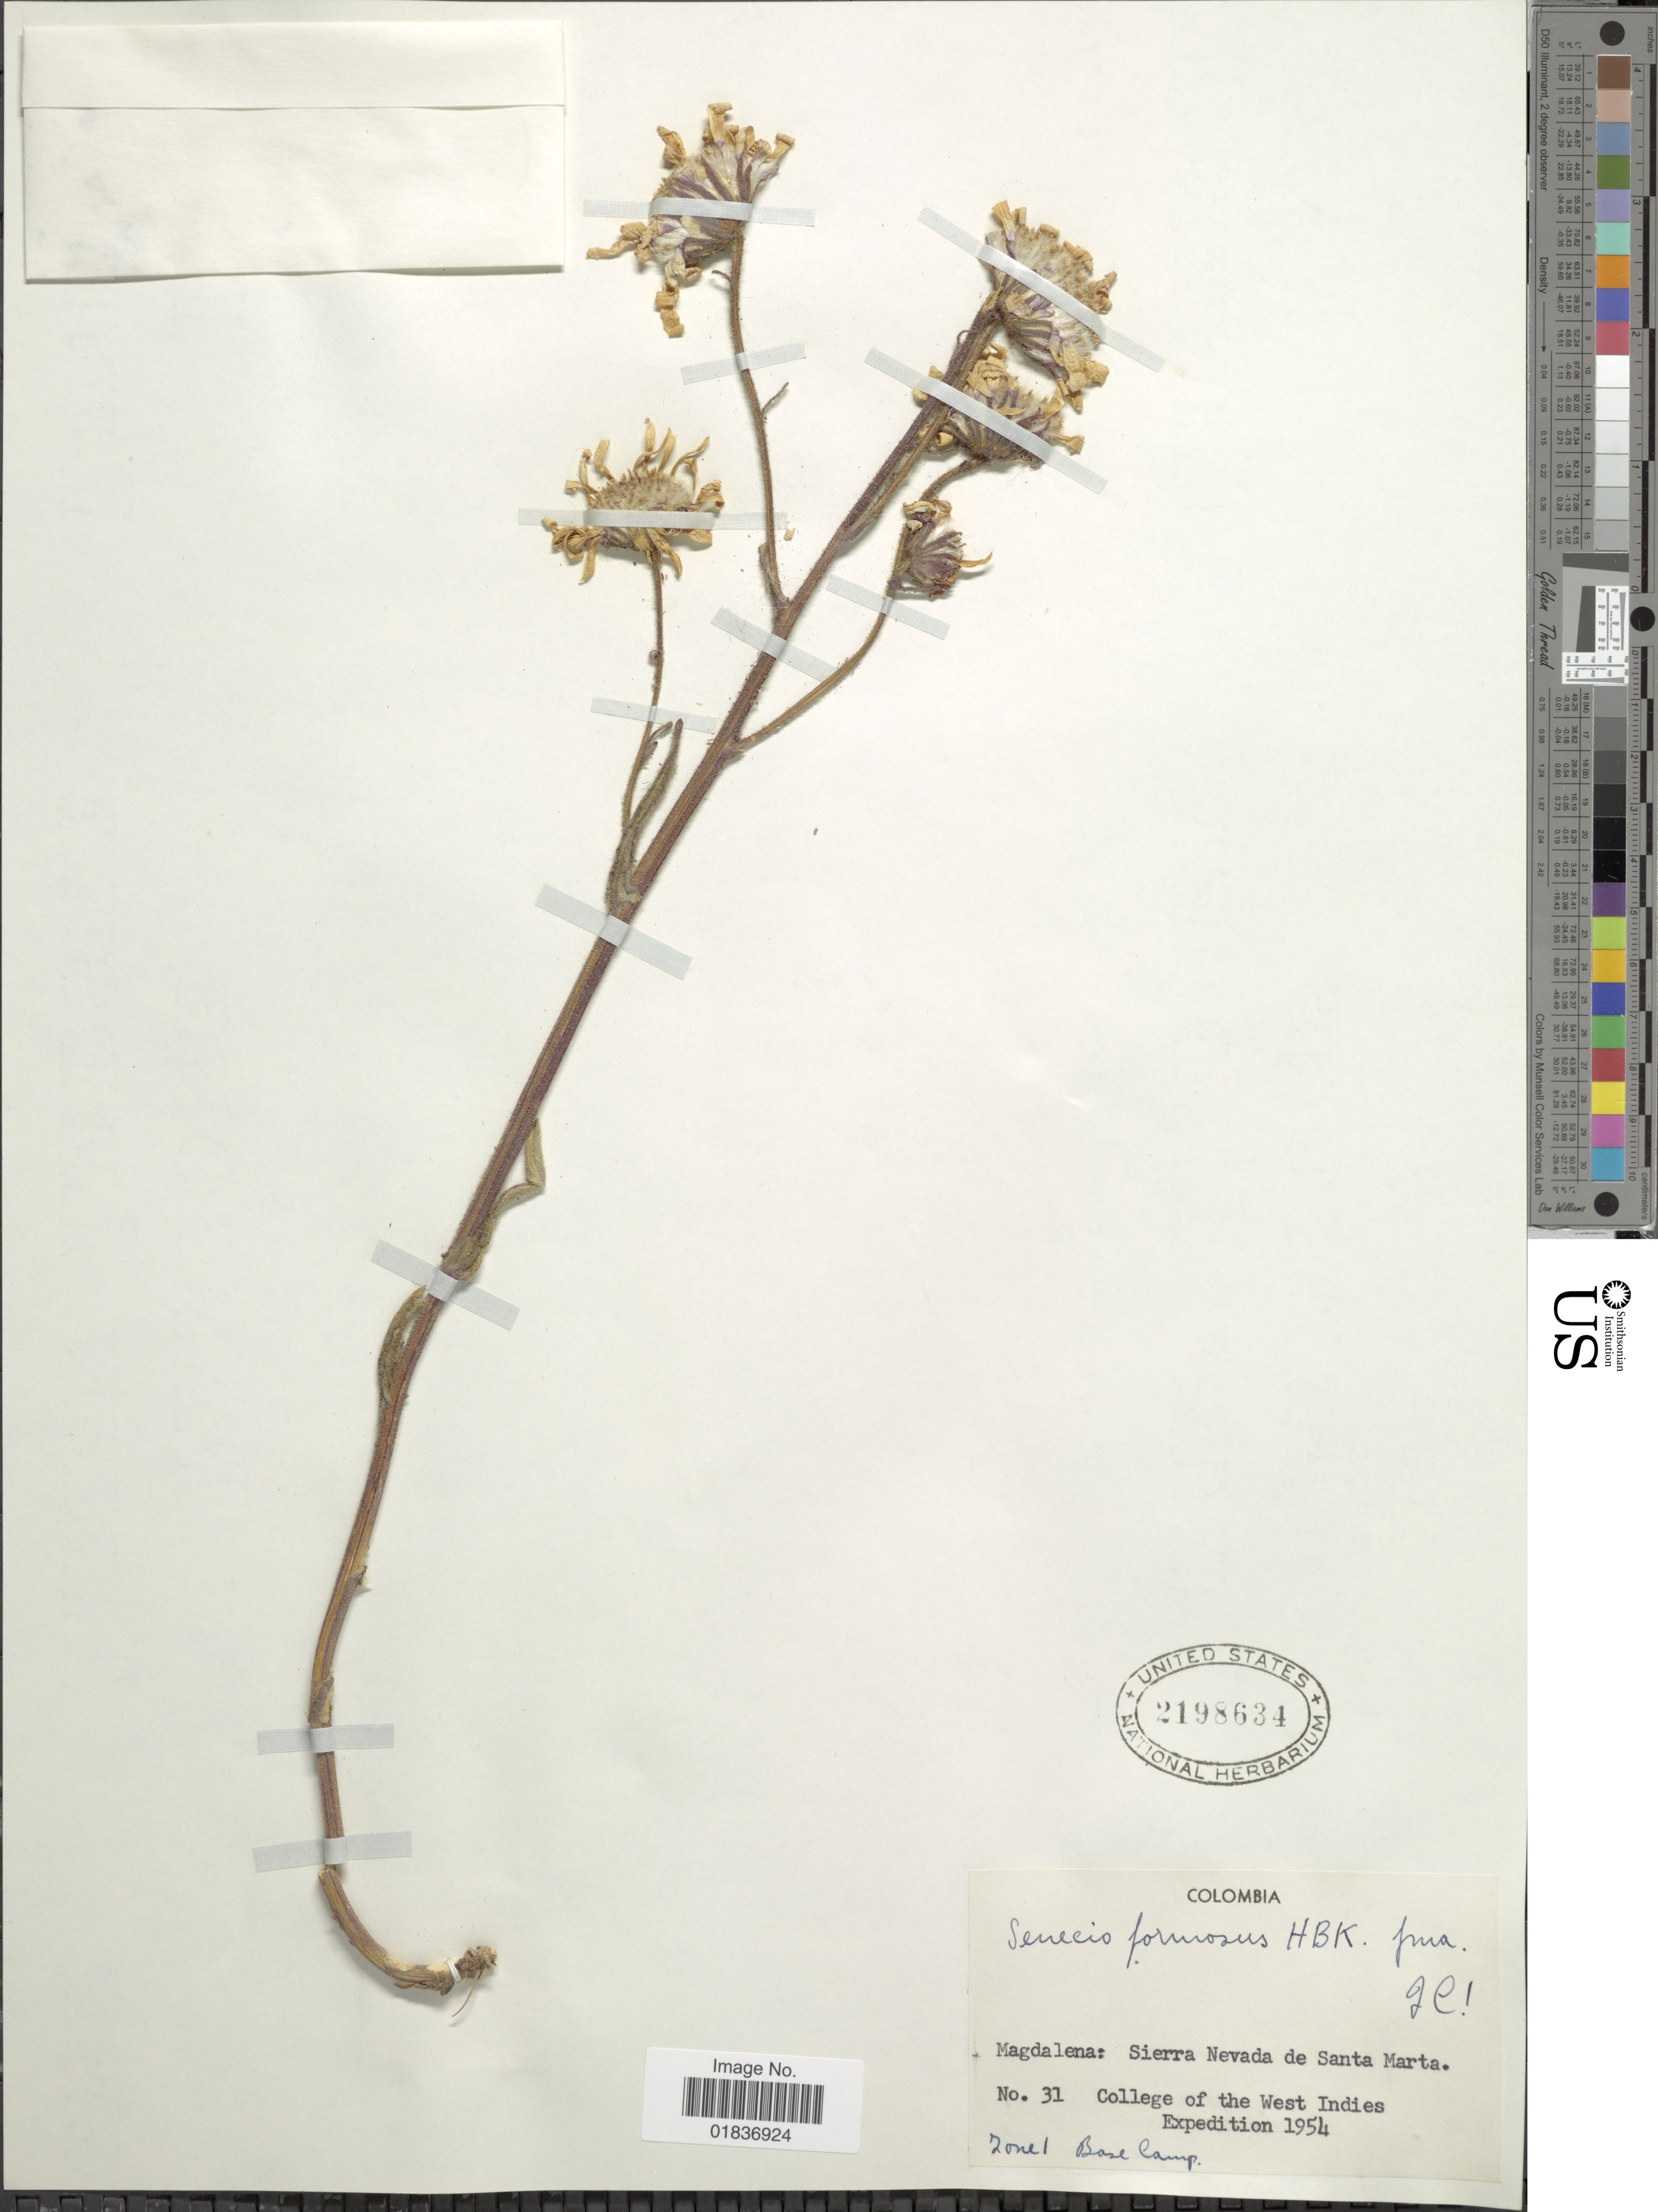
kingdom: Plantae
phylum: Tracheophyta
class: Magnoliopsida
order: Asterales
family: Asteraceae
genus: Senecio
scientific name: Senecio wedglacialis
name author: Cuatrec.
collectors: University of the West Indies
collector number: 31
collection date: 1954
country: Colombia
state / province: Magdalena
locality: Magdalena: Sierra Nevada de Santa Marta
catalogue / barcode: US 2198634